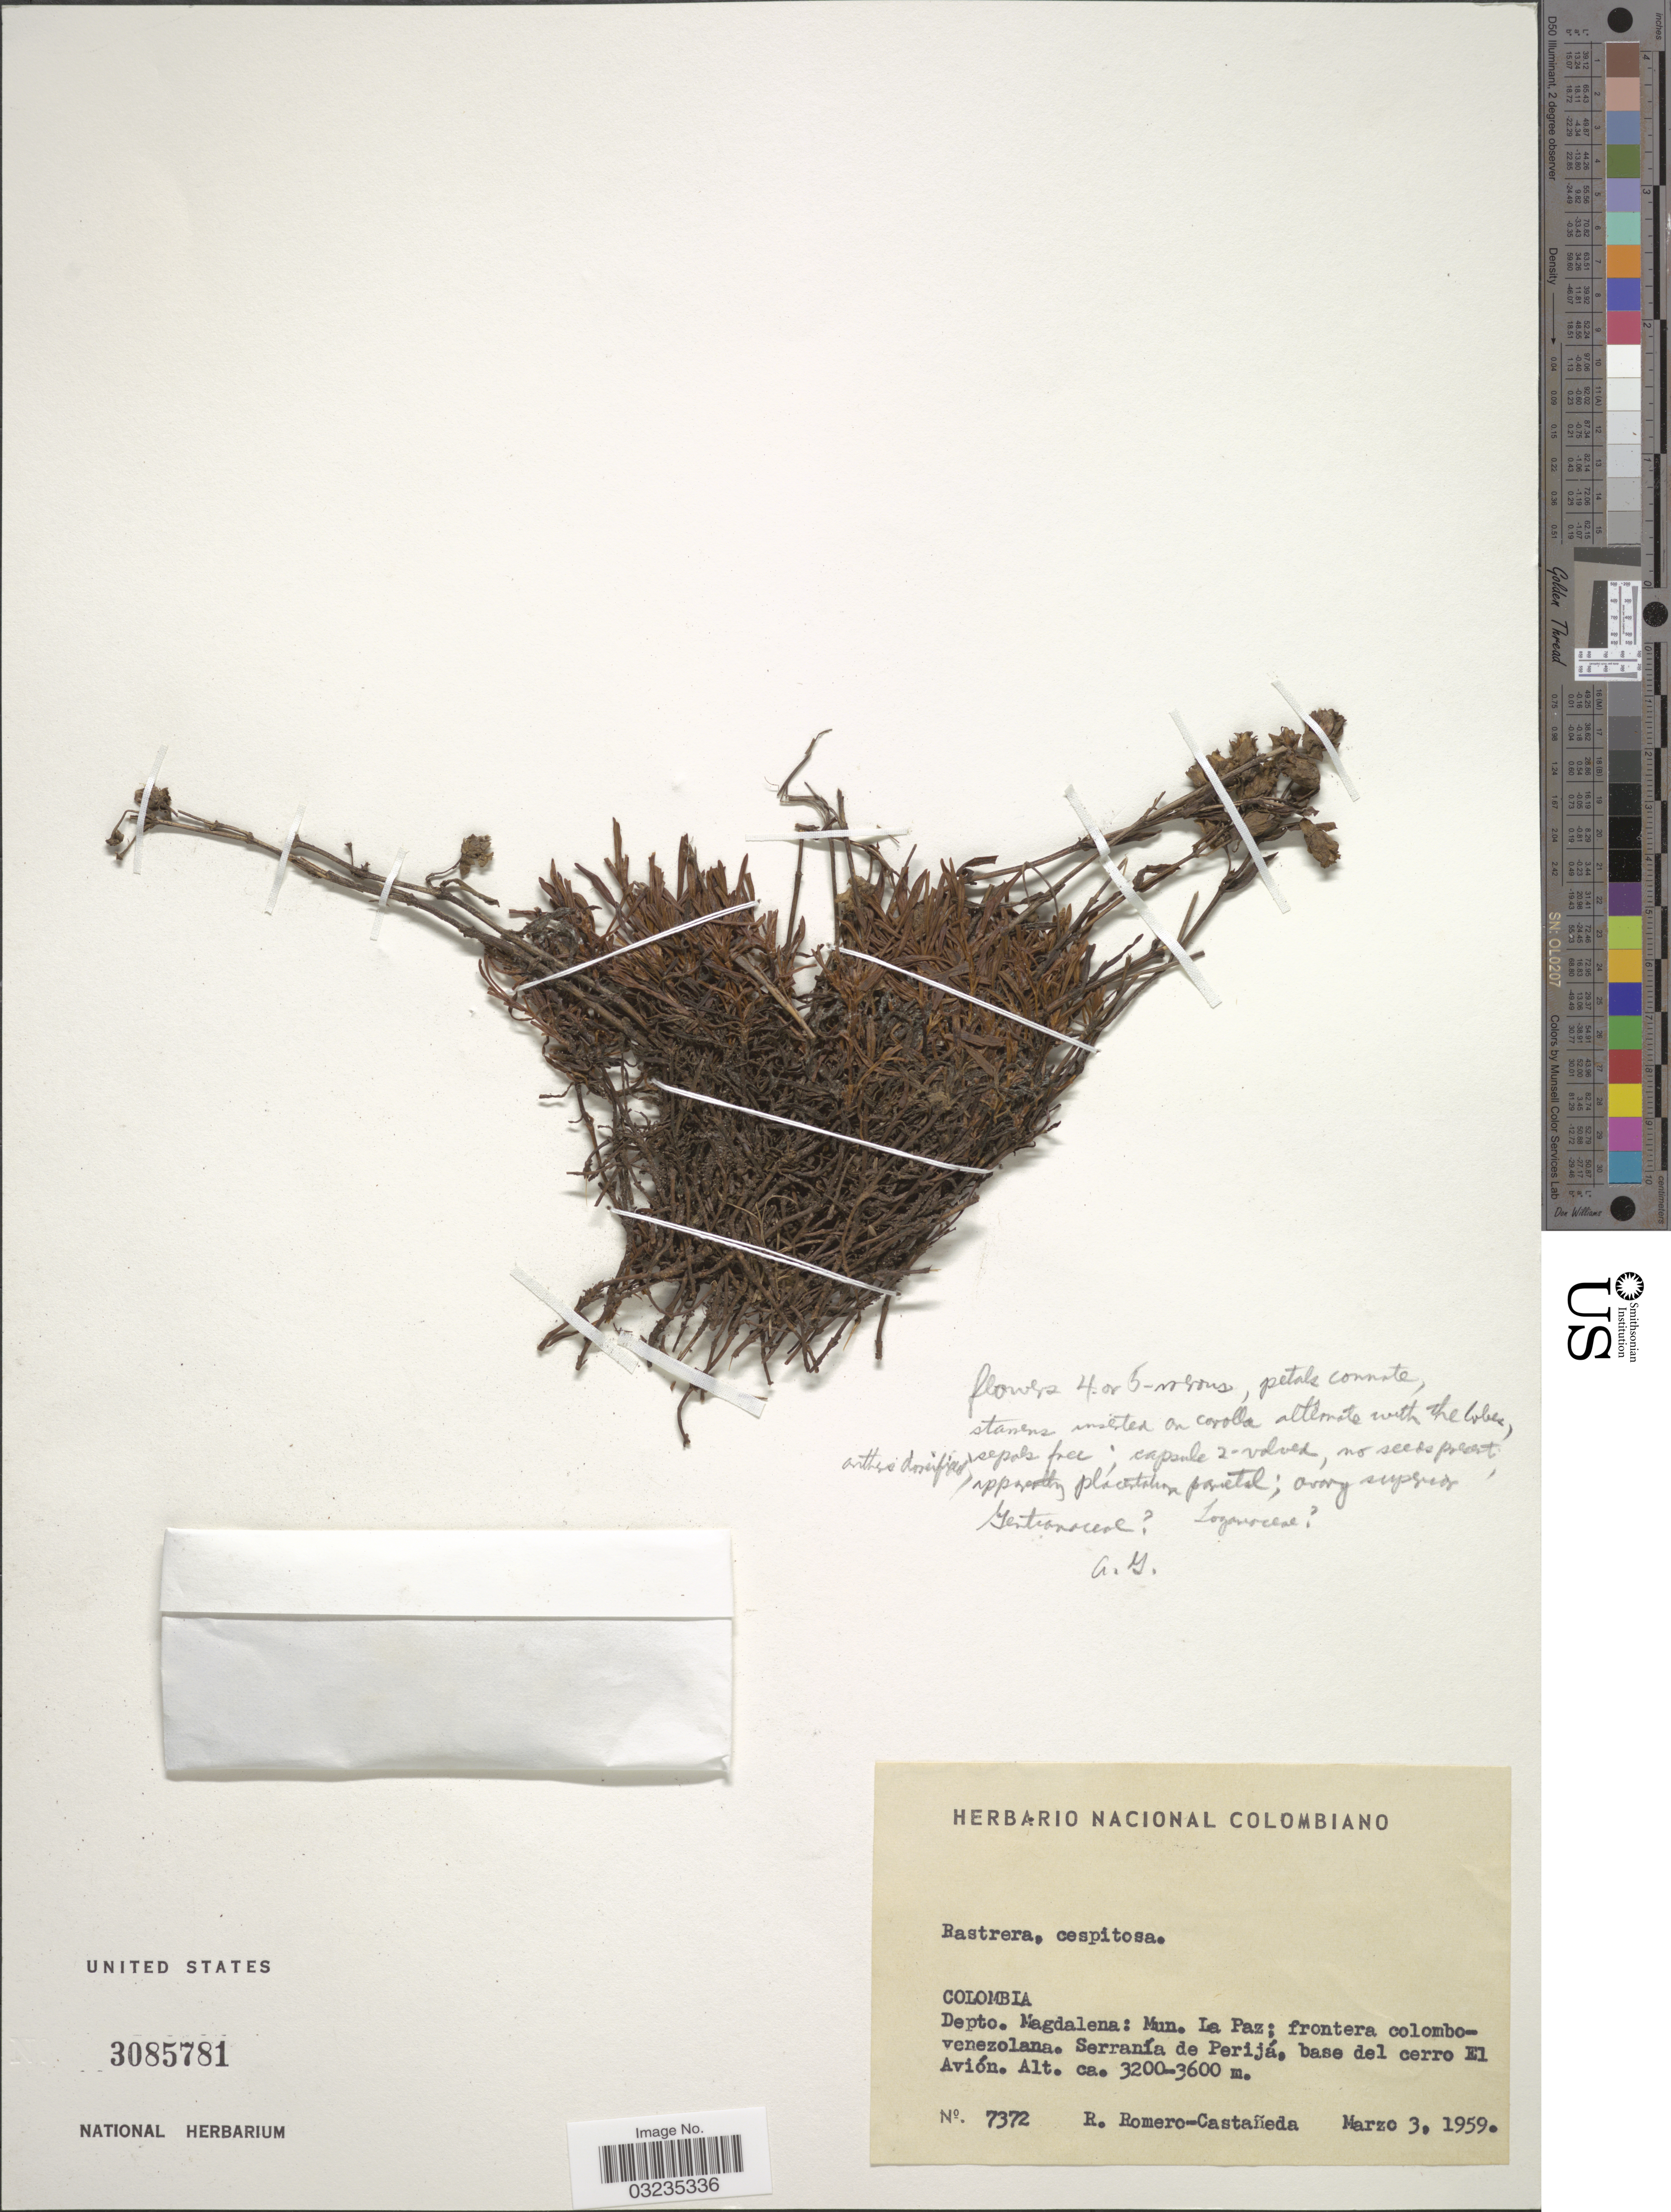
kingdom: Plantae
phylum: Tracheophyta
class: Magnoliopsida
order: Gentianales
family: Gentianaceae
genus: Gentiana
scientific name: Gentiana sp.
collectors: R. Romero Castañeda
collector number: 7372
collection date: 1959-03-03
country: Colombia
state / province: Magdalena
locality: Depto. Magdalena: Mun. La Paz; frontera colombo-venezolana. Serranía de Perijá, base del cerro El Avión.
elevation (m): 3200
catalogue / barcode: US 3085781